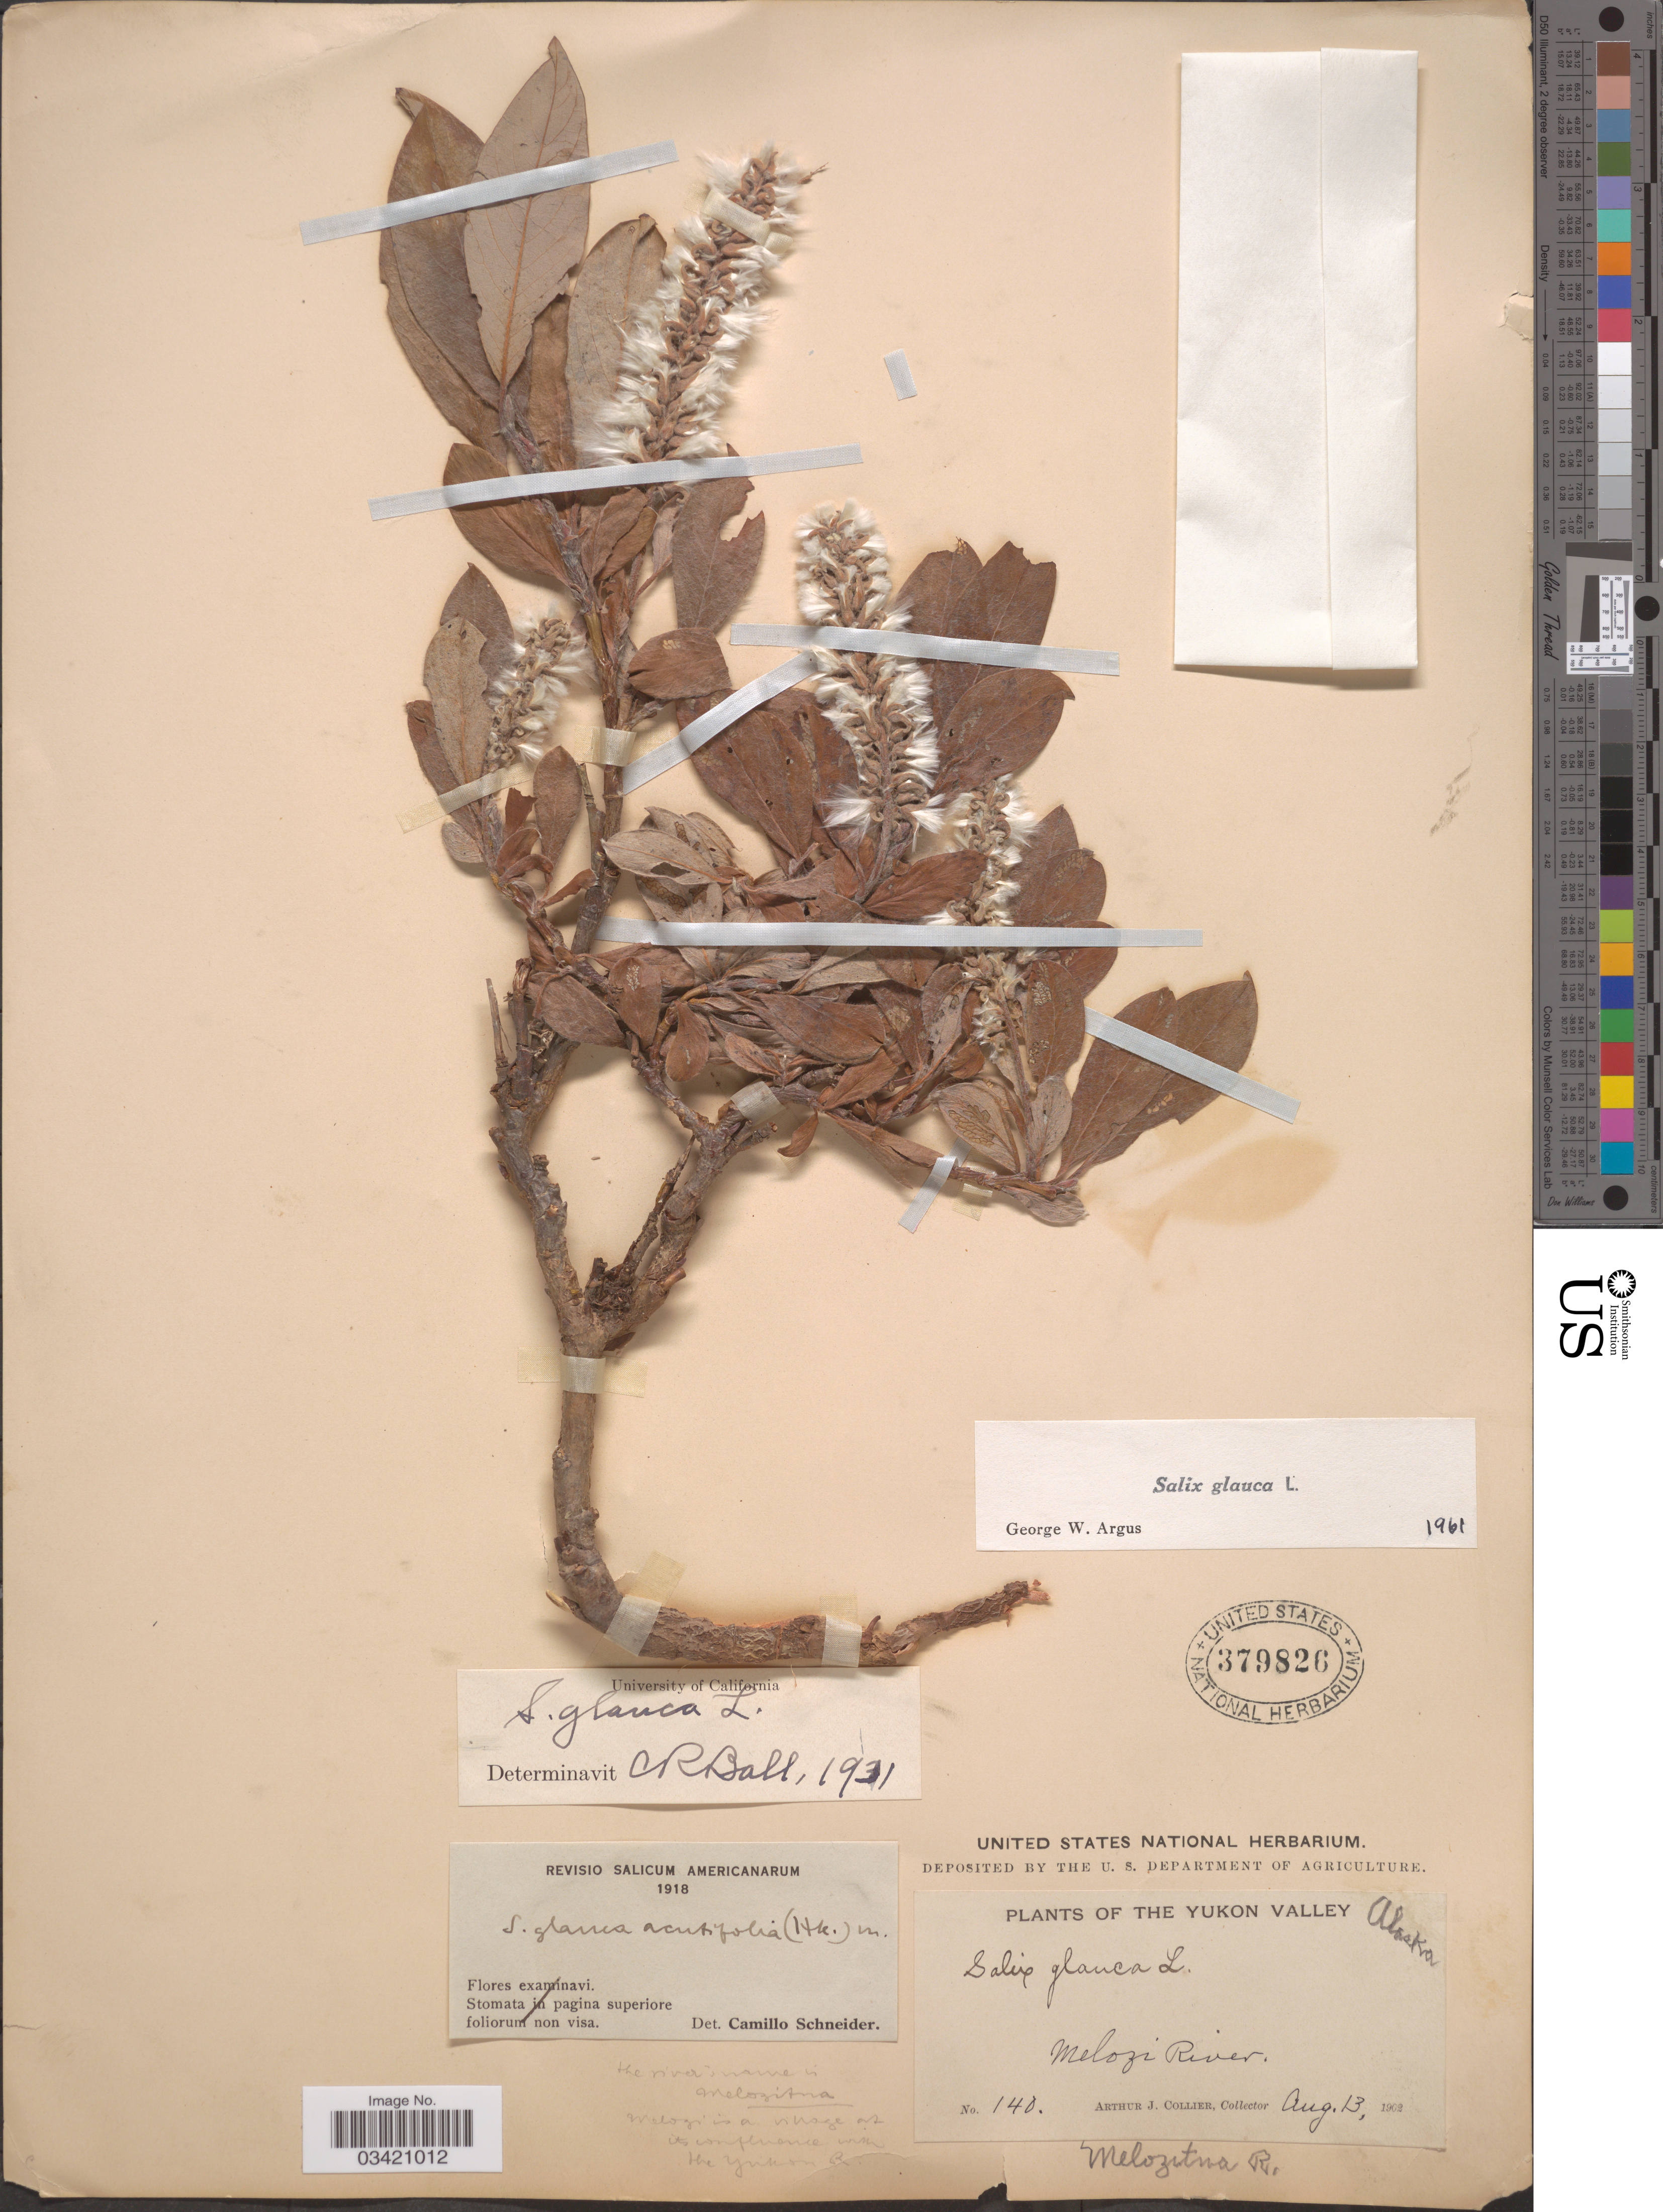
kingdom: Plantae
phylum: Tracheophyta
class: Magnoliopsida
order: Malpighiales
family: Salicaceae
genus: Salix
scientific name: Salix glauca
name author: L.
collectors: A. Collier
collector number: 140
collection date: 1902-08-13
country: United States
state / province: Alaska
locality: Melozi River. Melozitna R.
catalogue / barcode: US 379826